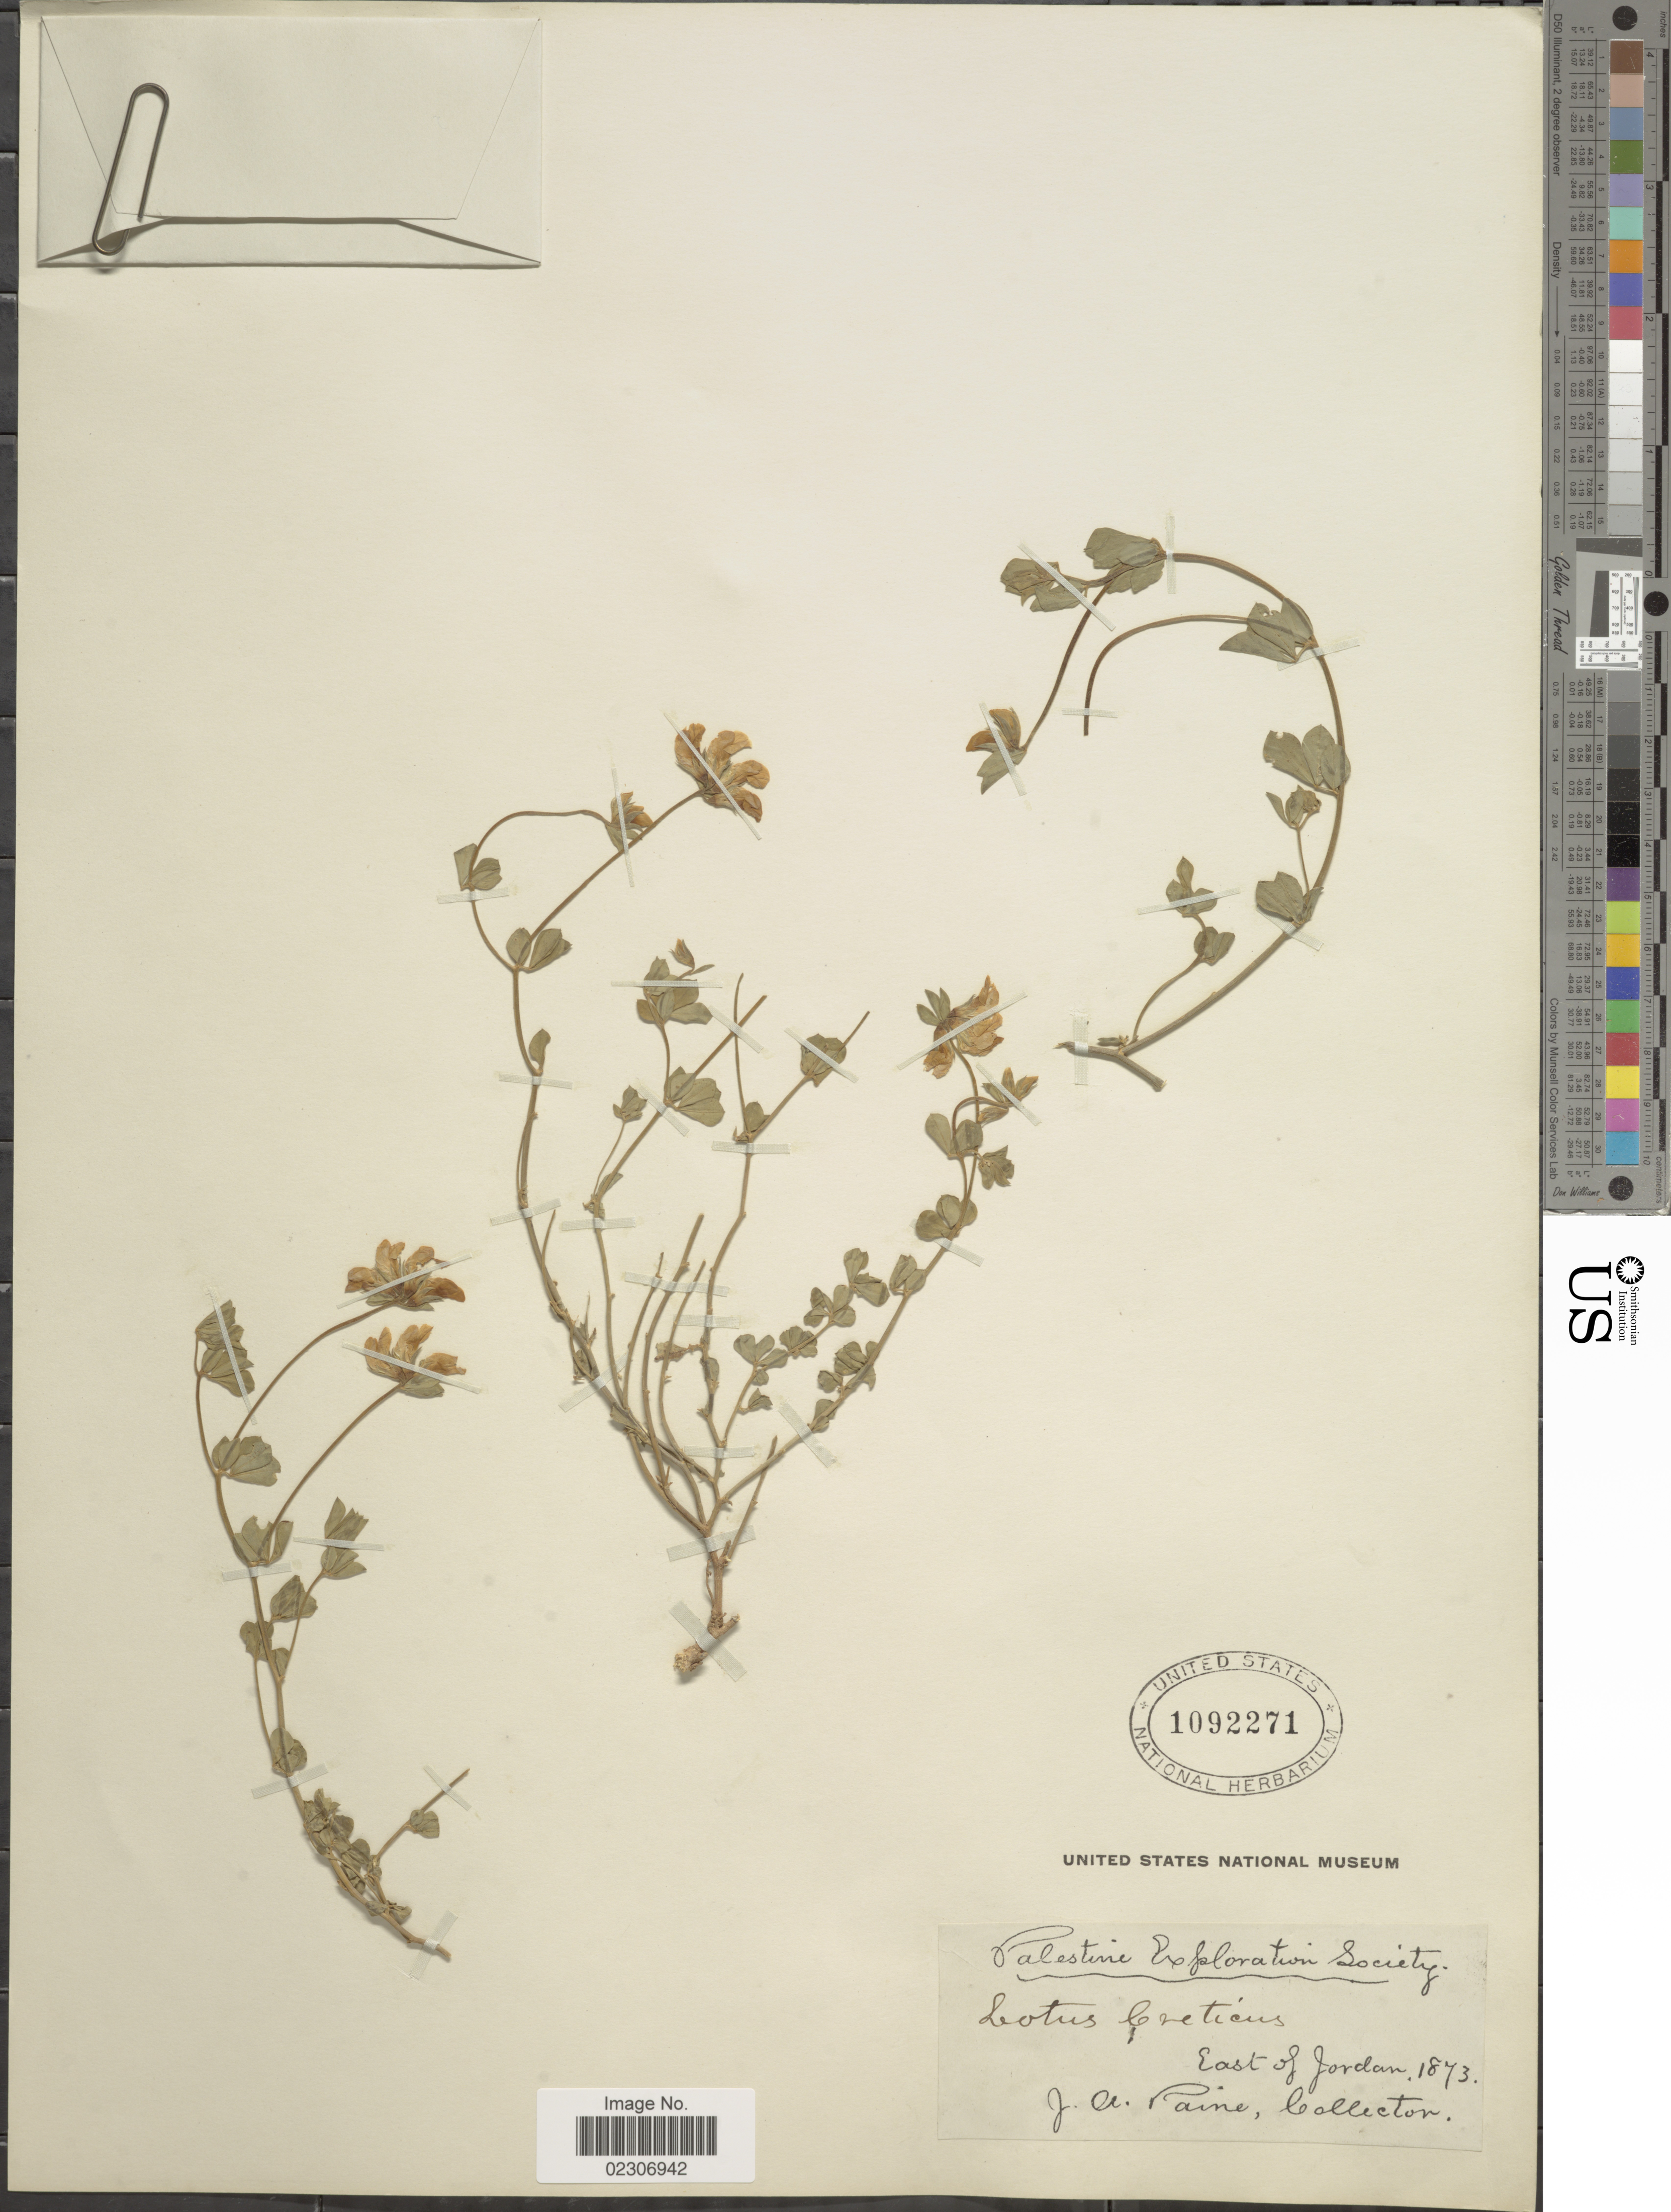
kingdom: Plantae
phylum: Tracheophyta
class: Magnoliopsida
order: Fabales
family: Fabaceae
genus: Lotus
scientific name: Lotus creticus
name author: L.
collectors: J. A. Paine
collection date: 1873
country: Jordan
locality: East of Jordan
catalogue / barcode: US 1092271